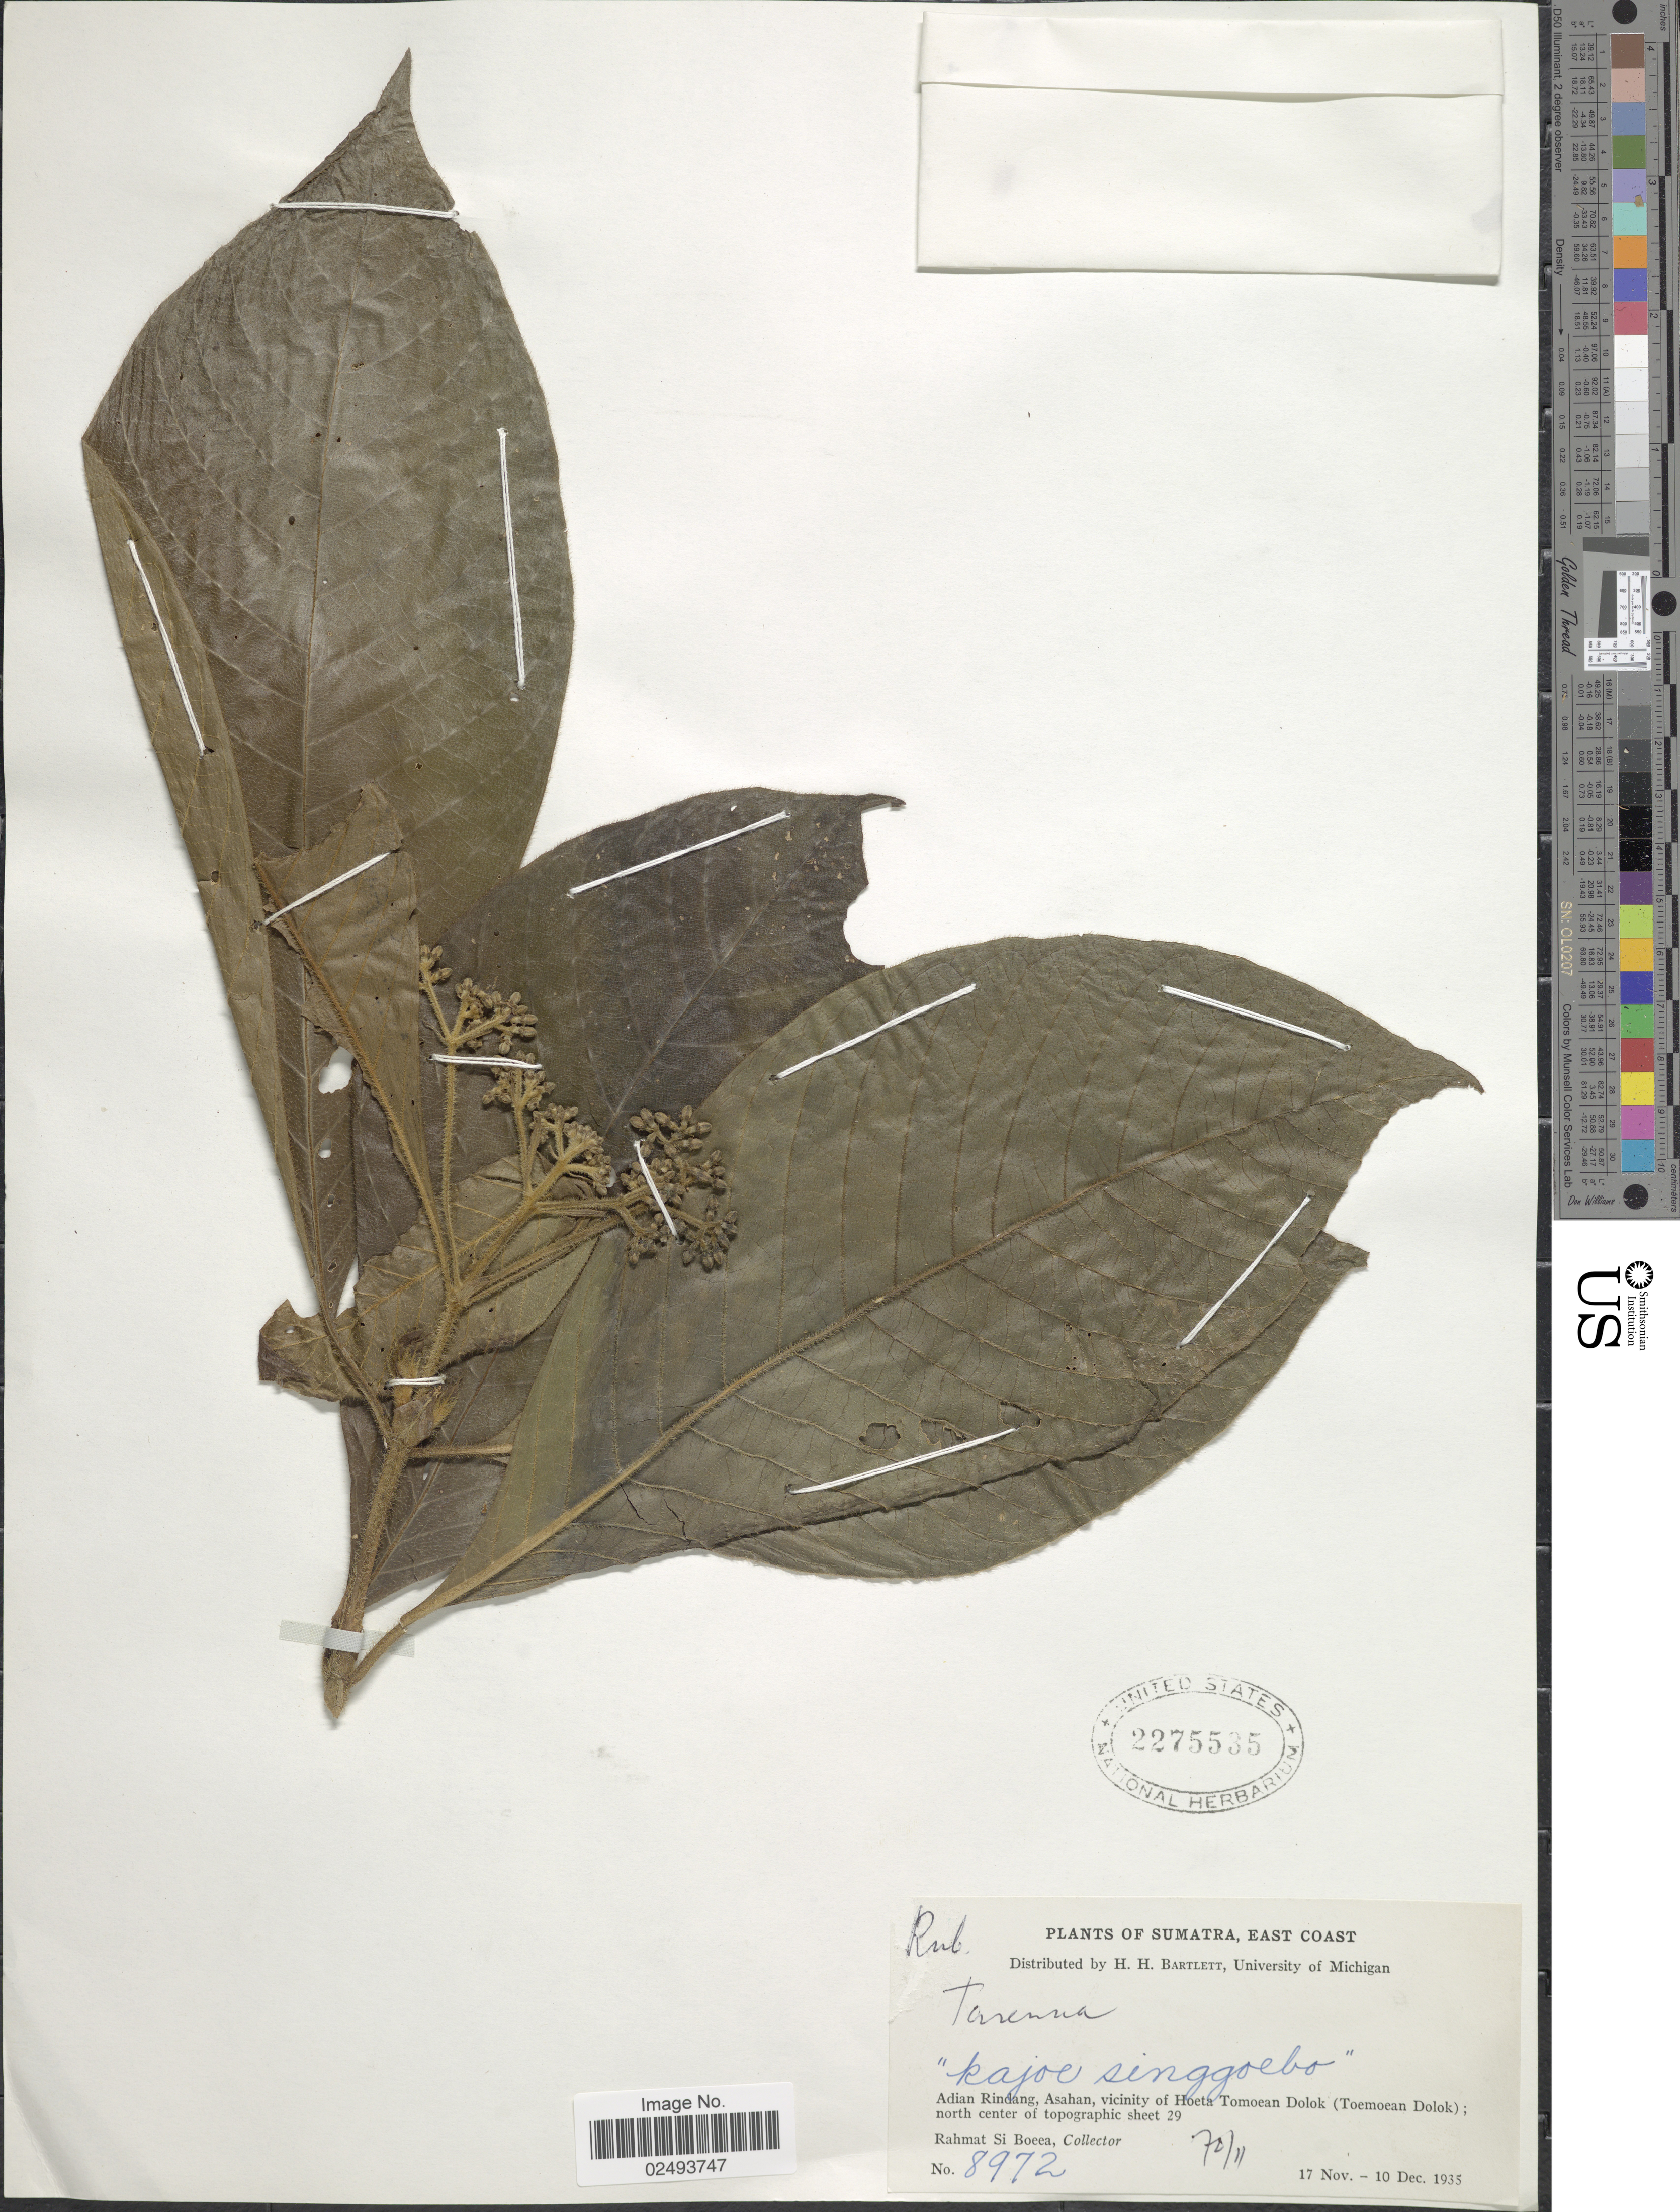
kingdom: Plantae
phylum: Tracheophyta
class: Magnoliopsida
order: Gentianales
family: Rubiaceae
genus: Tarenna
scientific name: Tarenna sp.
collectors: Rahmat Si Boeea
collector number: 8972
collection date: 1935-11-17/1935-12-10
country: Indonesia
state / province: Sumatra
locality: Sumatra, East Coast, Adian Rindang, Asahan, vicinity of Hoeta Tomoean Dolok (Toemoean Dolok) north center of Topographic sheet 29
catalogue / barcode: US 2275535